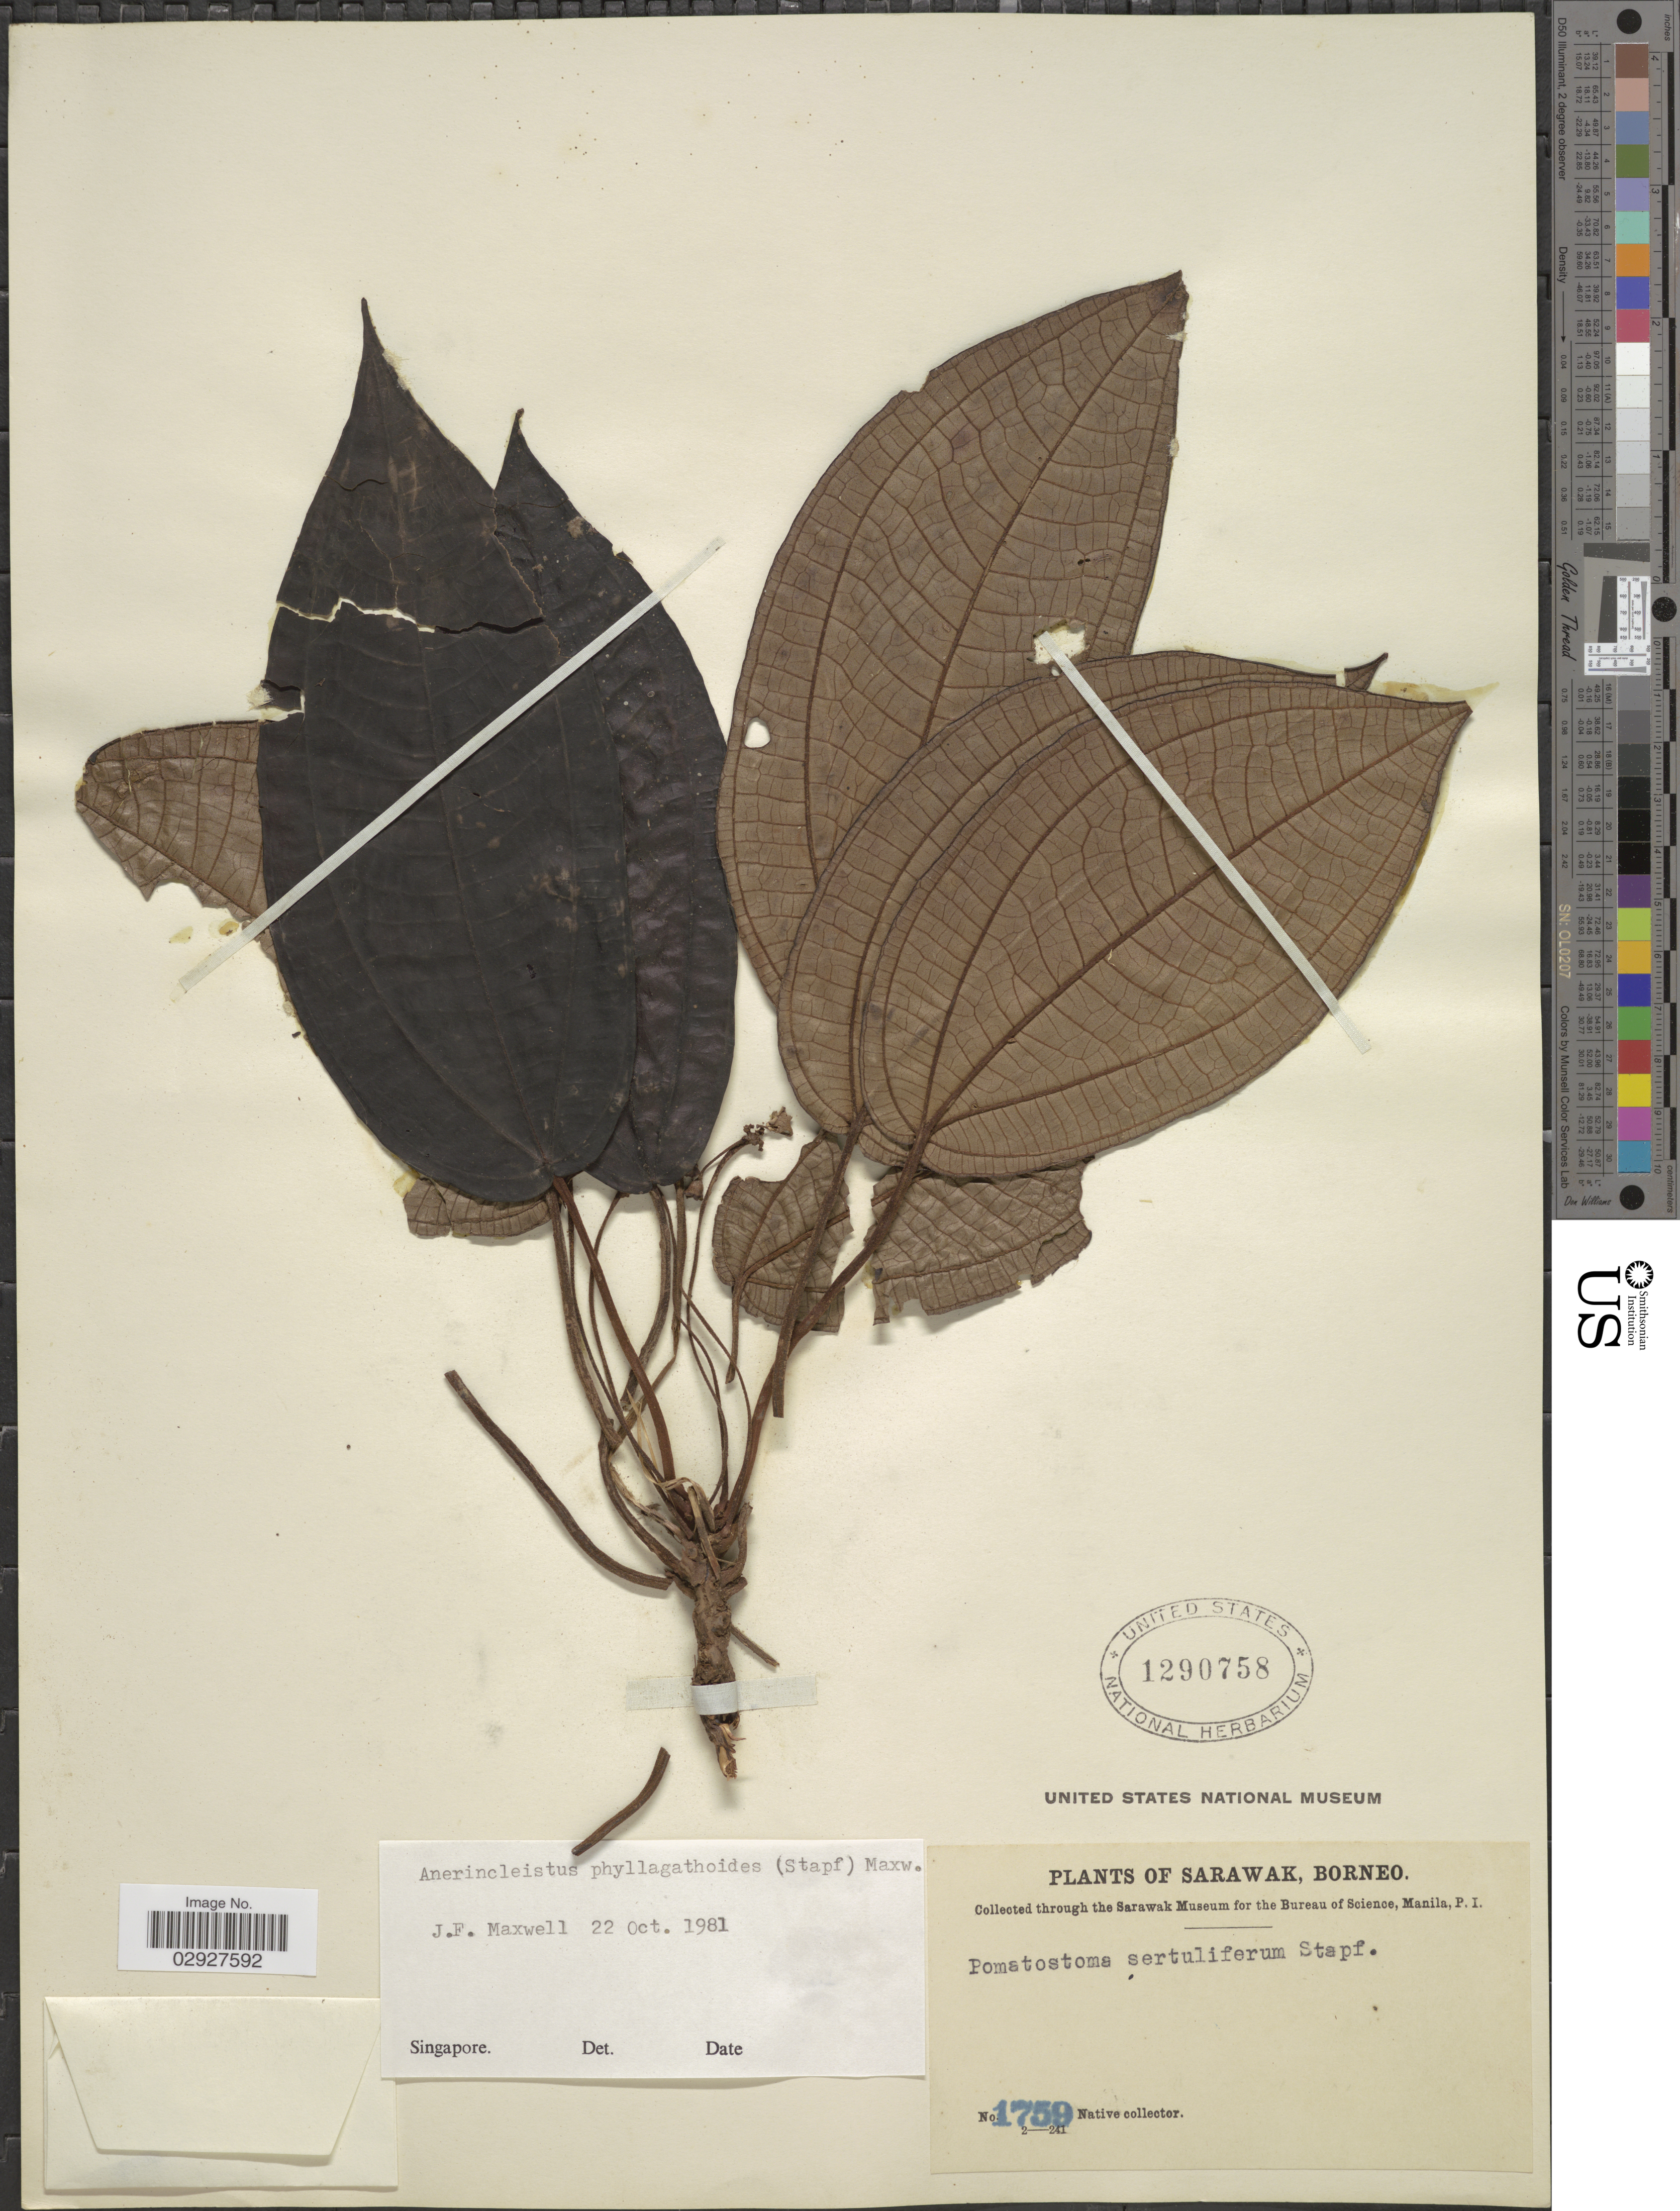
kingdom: Plantae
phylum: Tracheophyta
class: Magnoliopsida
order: Myrtales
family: Melastomataceae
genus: Anerincleistus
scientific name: Anerincleistus phyllagathoides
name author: (Stapf) J.F. Maxwell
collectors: Native collector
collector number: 1759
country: Malaysia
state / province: Sarawak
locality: Borneo.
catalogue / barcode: US 1290758